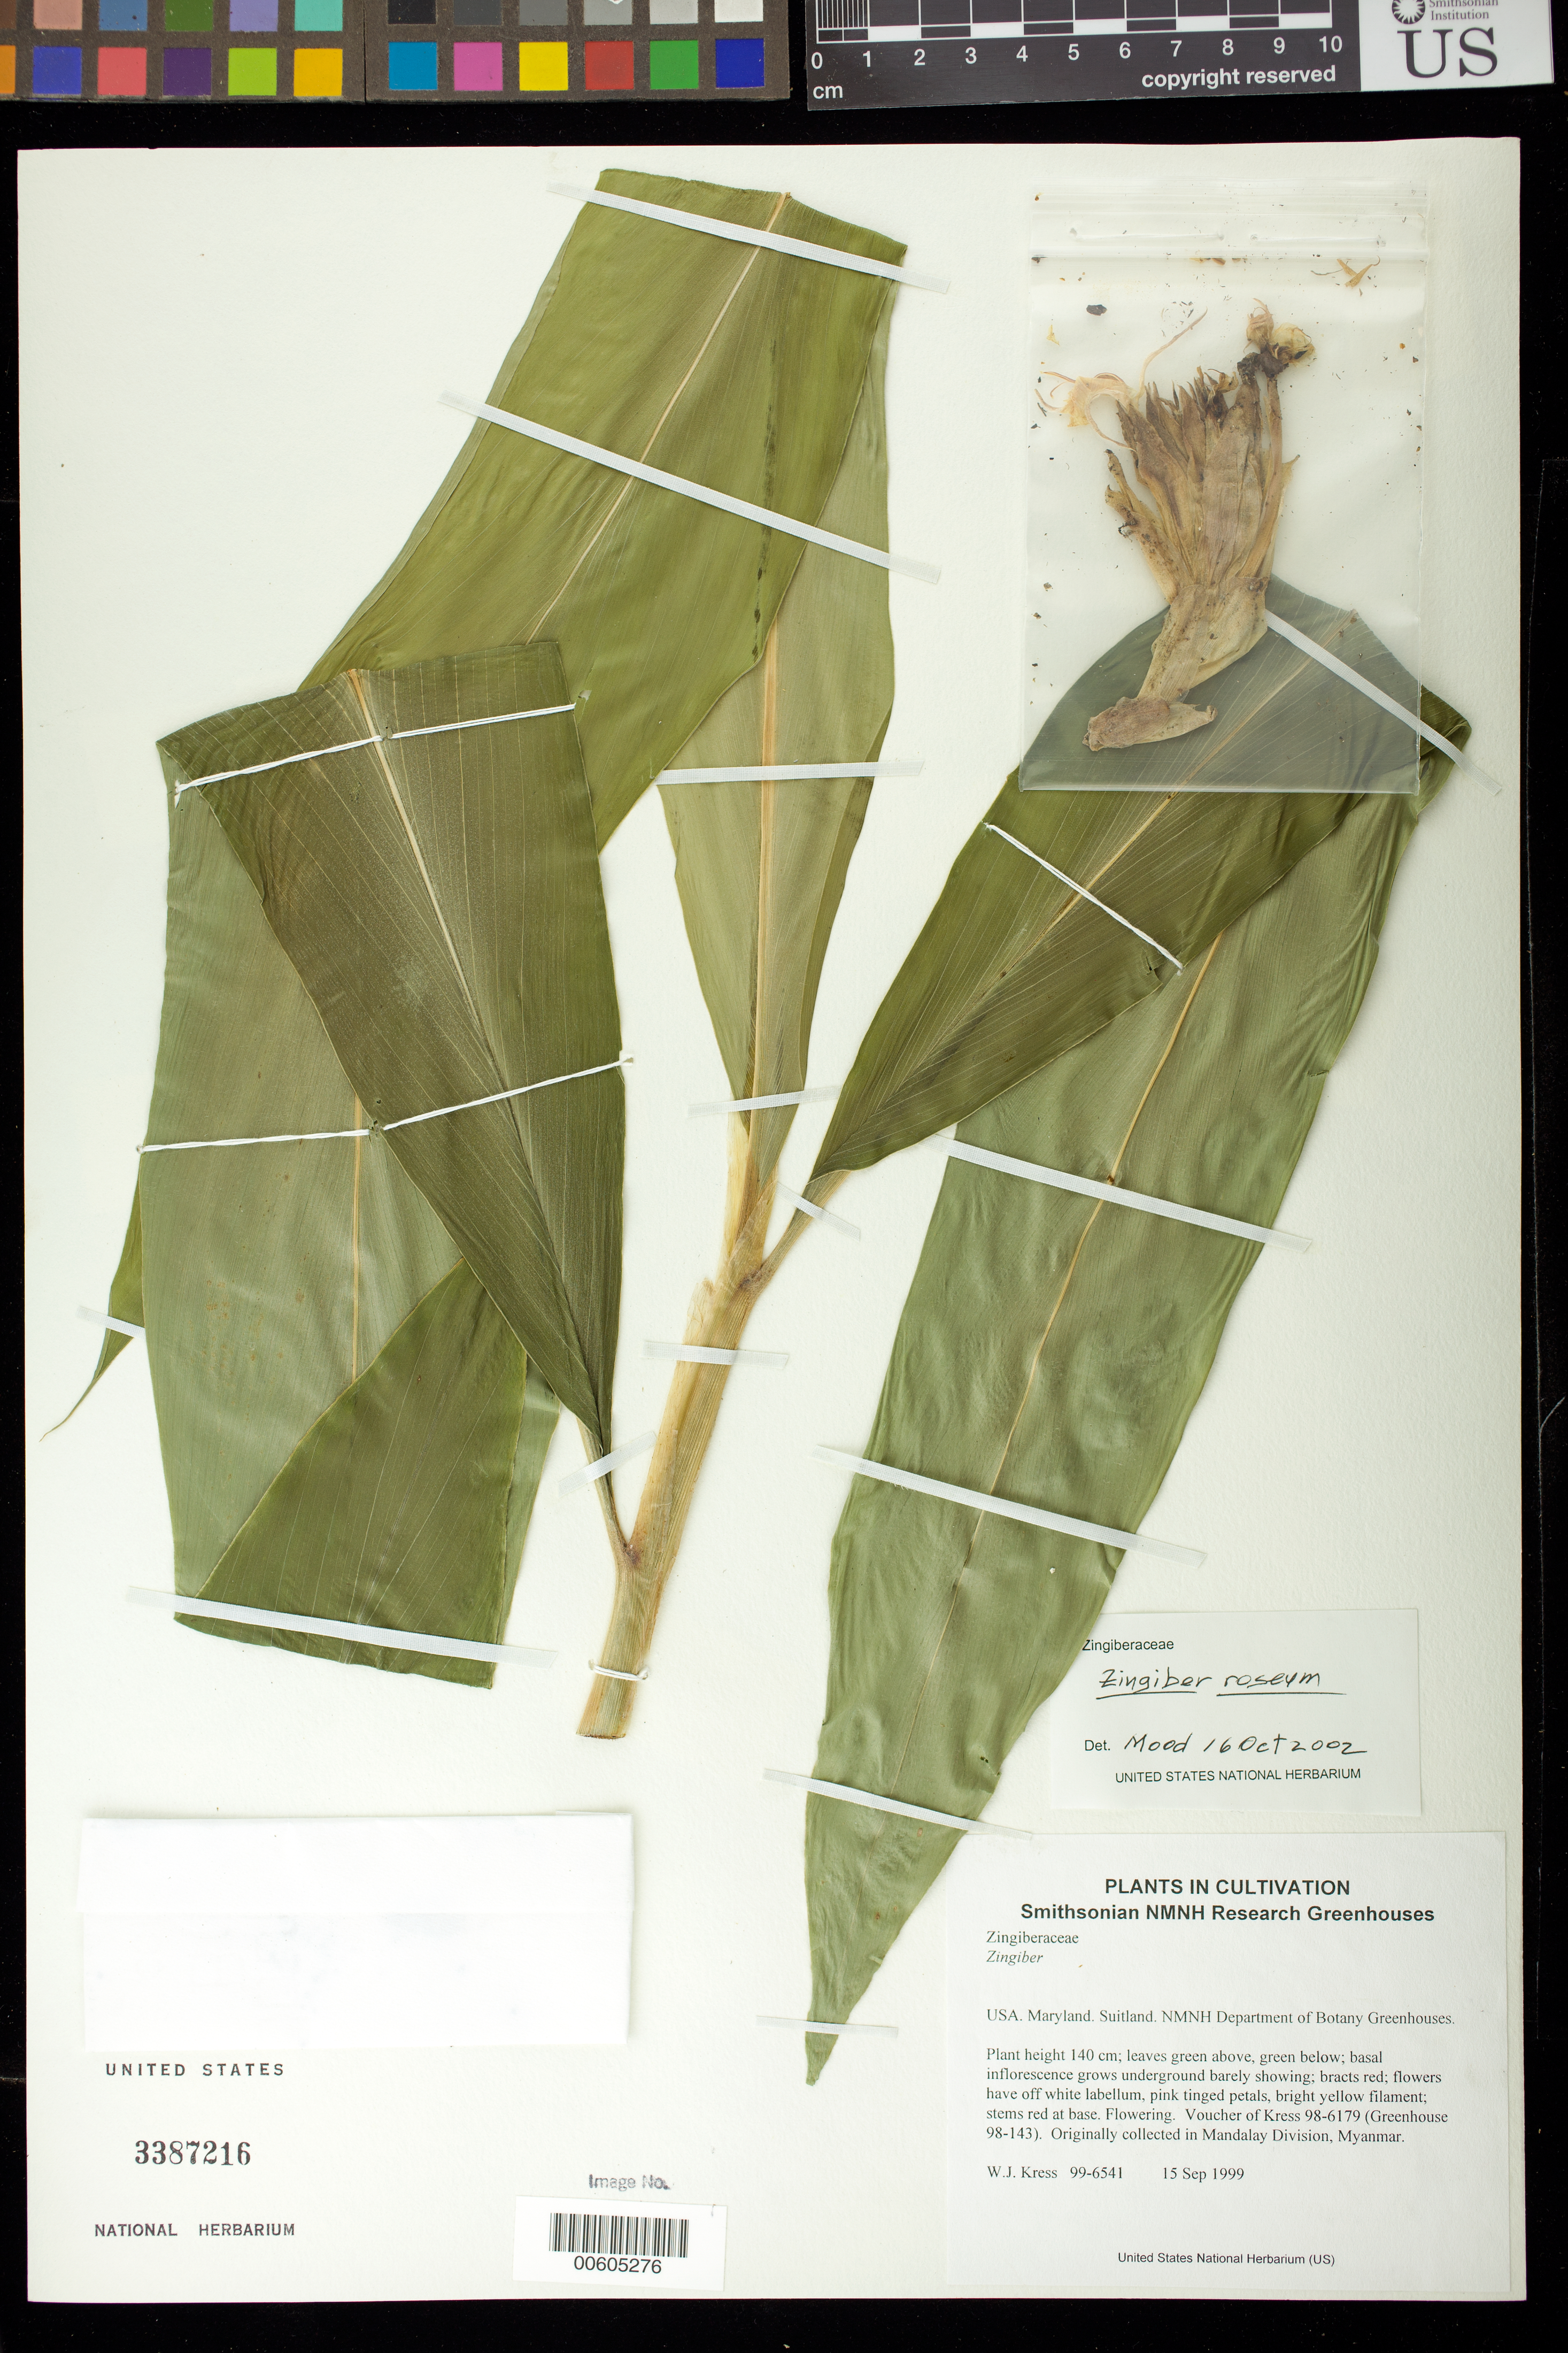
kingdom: Plantae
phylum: Tracheophyta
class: Liliopsida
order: Zingiberales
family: Zingiberaceae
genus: Zingiber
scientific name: Zingiber roseum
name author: (Roxb.) Roscoe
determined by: Mood, J.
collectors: W. J. Kress & M. Bordelon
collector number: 99-6541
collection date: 1999-09-15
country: United States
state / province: Maryland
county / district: Prince George's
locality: NMNH Botany Research Greenhouses. Suitland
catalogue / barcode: US 3387216